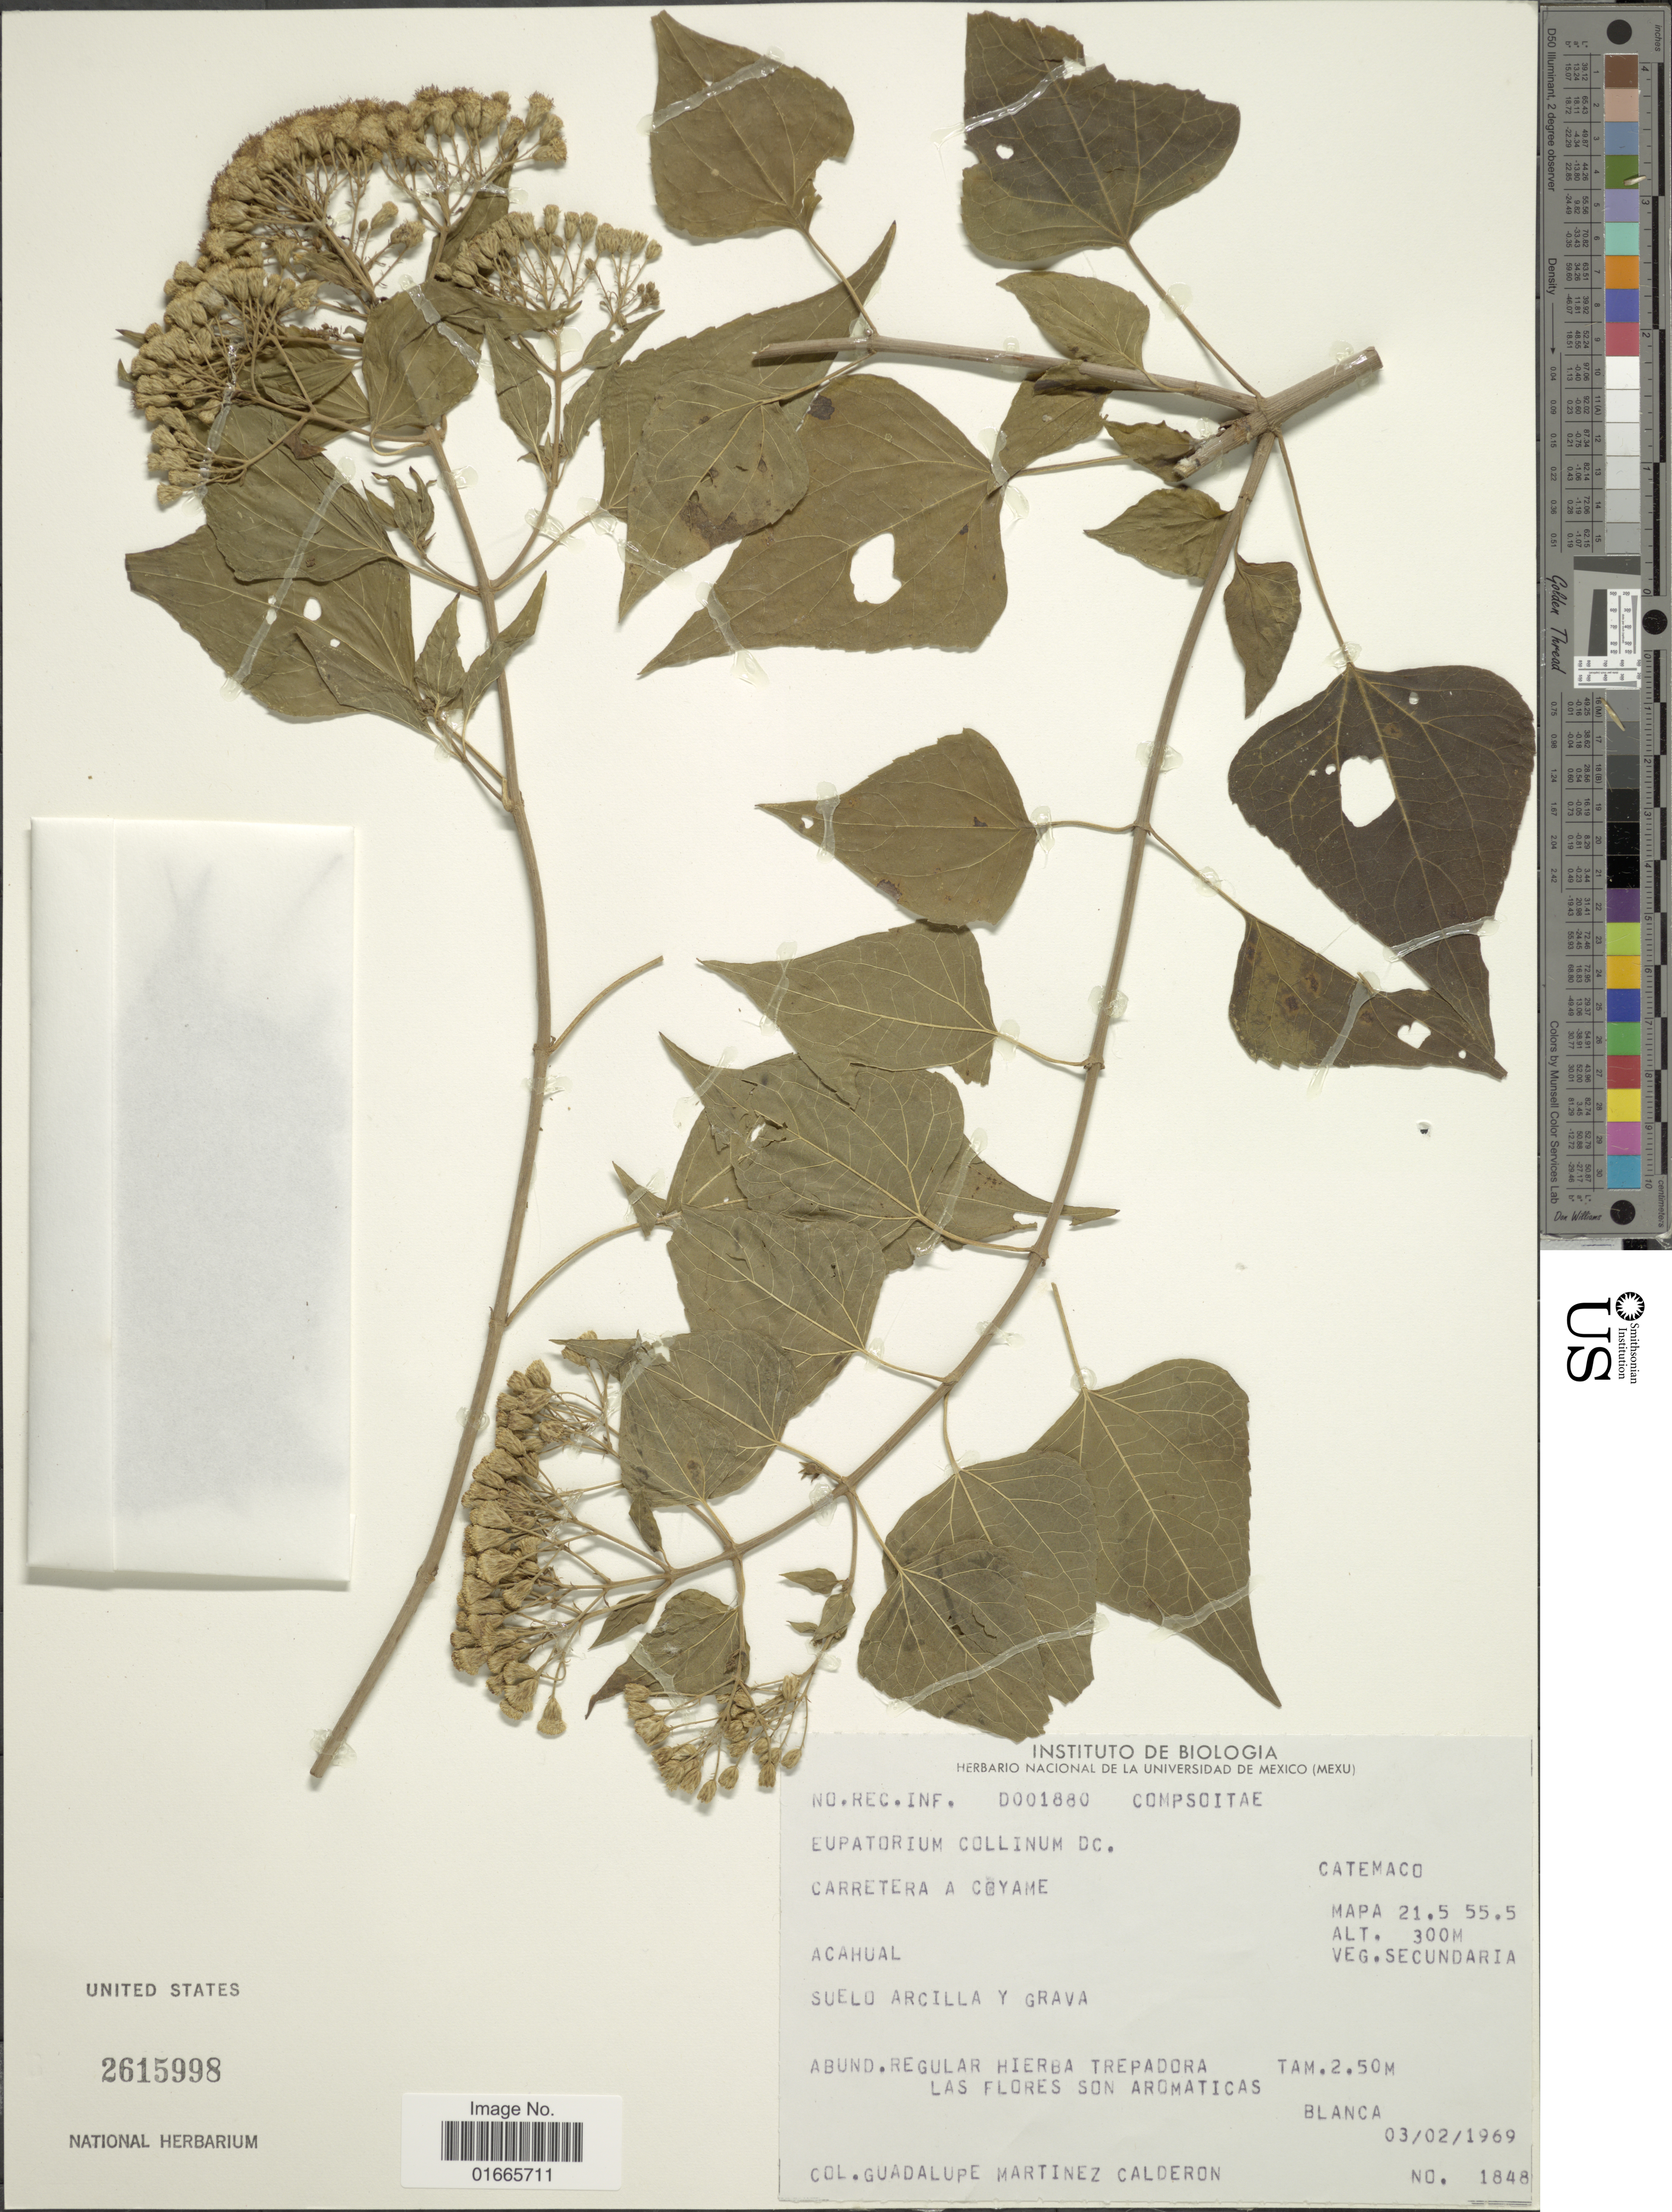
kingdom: Plantae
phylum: Tracheophyta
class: Magnoliopsida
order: Asterales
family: Asteraceae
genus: Chromolaena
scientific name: Chromolaena collina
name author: (DC.) R.M. King & H. Rob.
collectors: G. Martinez-C.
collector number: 1848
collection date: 1969-02-03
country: Mexico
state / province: Veracruz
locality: Catemaco, Carretera a Cöyama, Acahual, Suelo Arcilla y Grava.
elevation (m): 300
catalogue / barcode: US 2615998